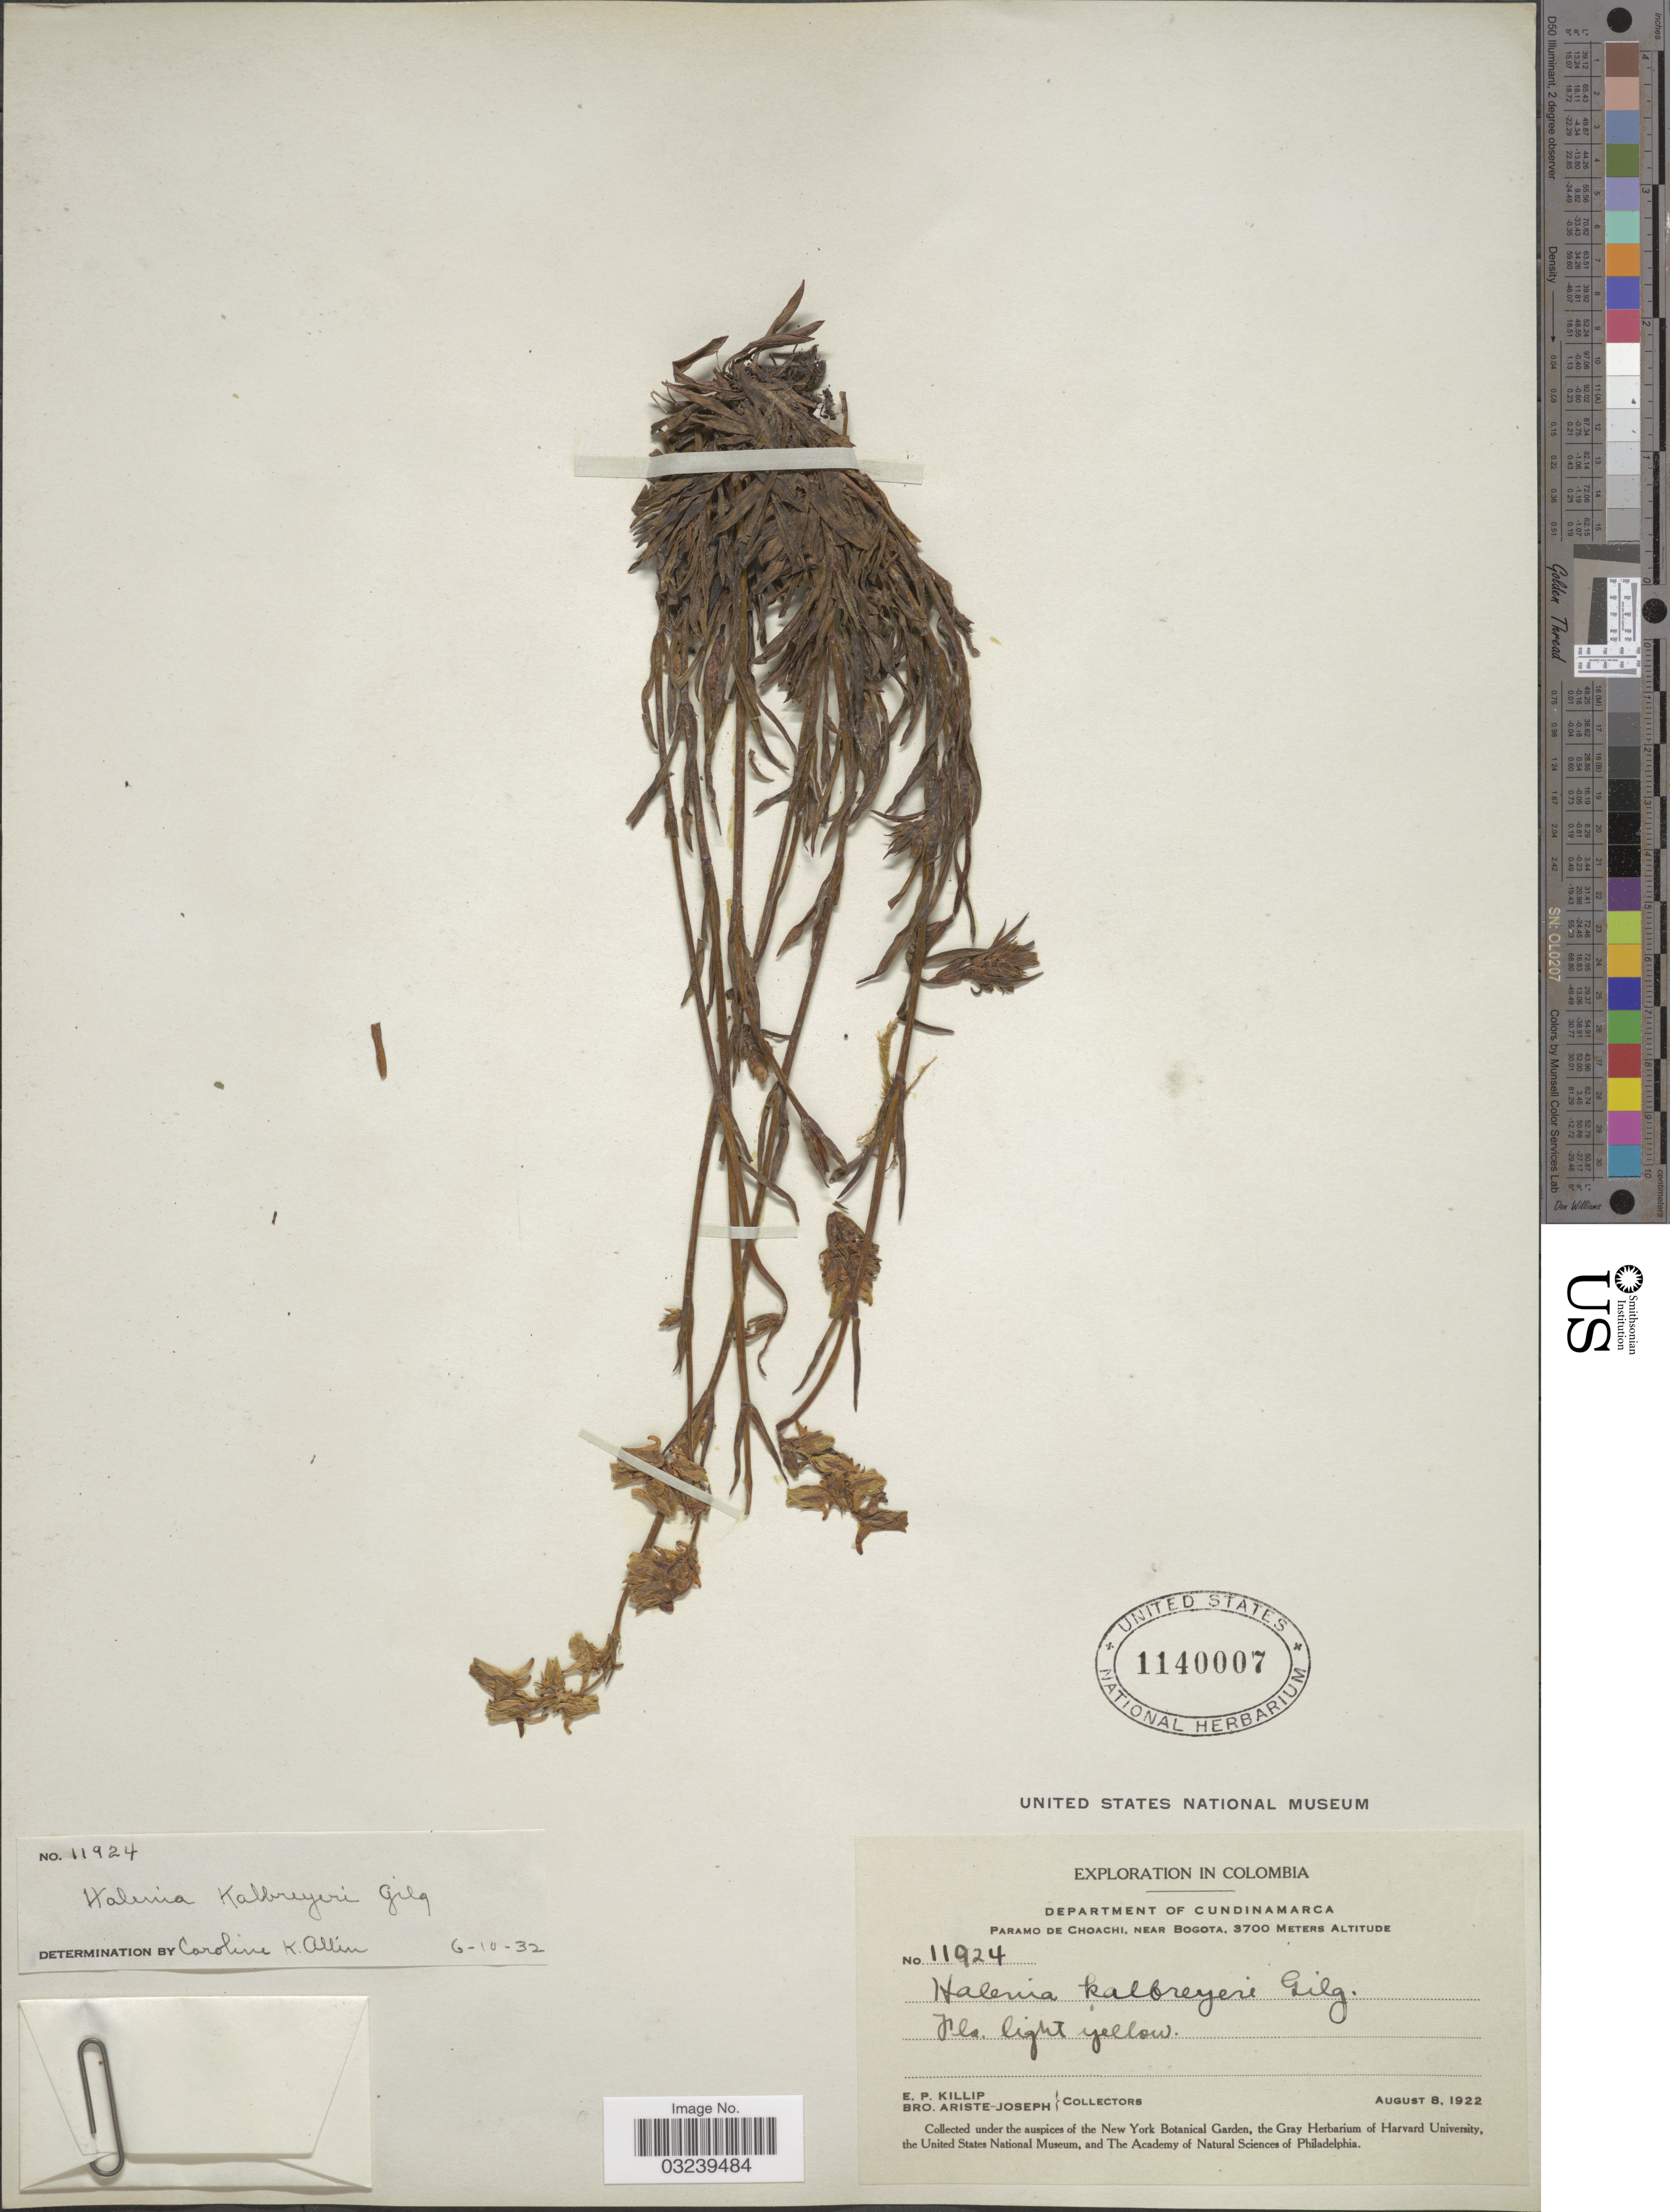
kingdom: Plantae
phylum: Tracheophyta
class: Magnoliopsida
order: Gentianales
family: Gentianaceae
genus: Halenia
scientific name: Halenia kalbreyeri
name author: Gilg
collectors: E. P. Killip & Bro. Ariste-Joseph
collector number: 11924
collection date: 1922-08-08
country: Colombia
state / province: Cundinamarca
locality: Department of Cundinamarca, Paramo De Choachi, Near Bogota.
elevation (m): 3700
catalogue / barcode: US 1140007